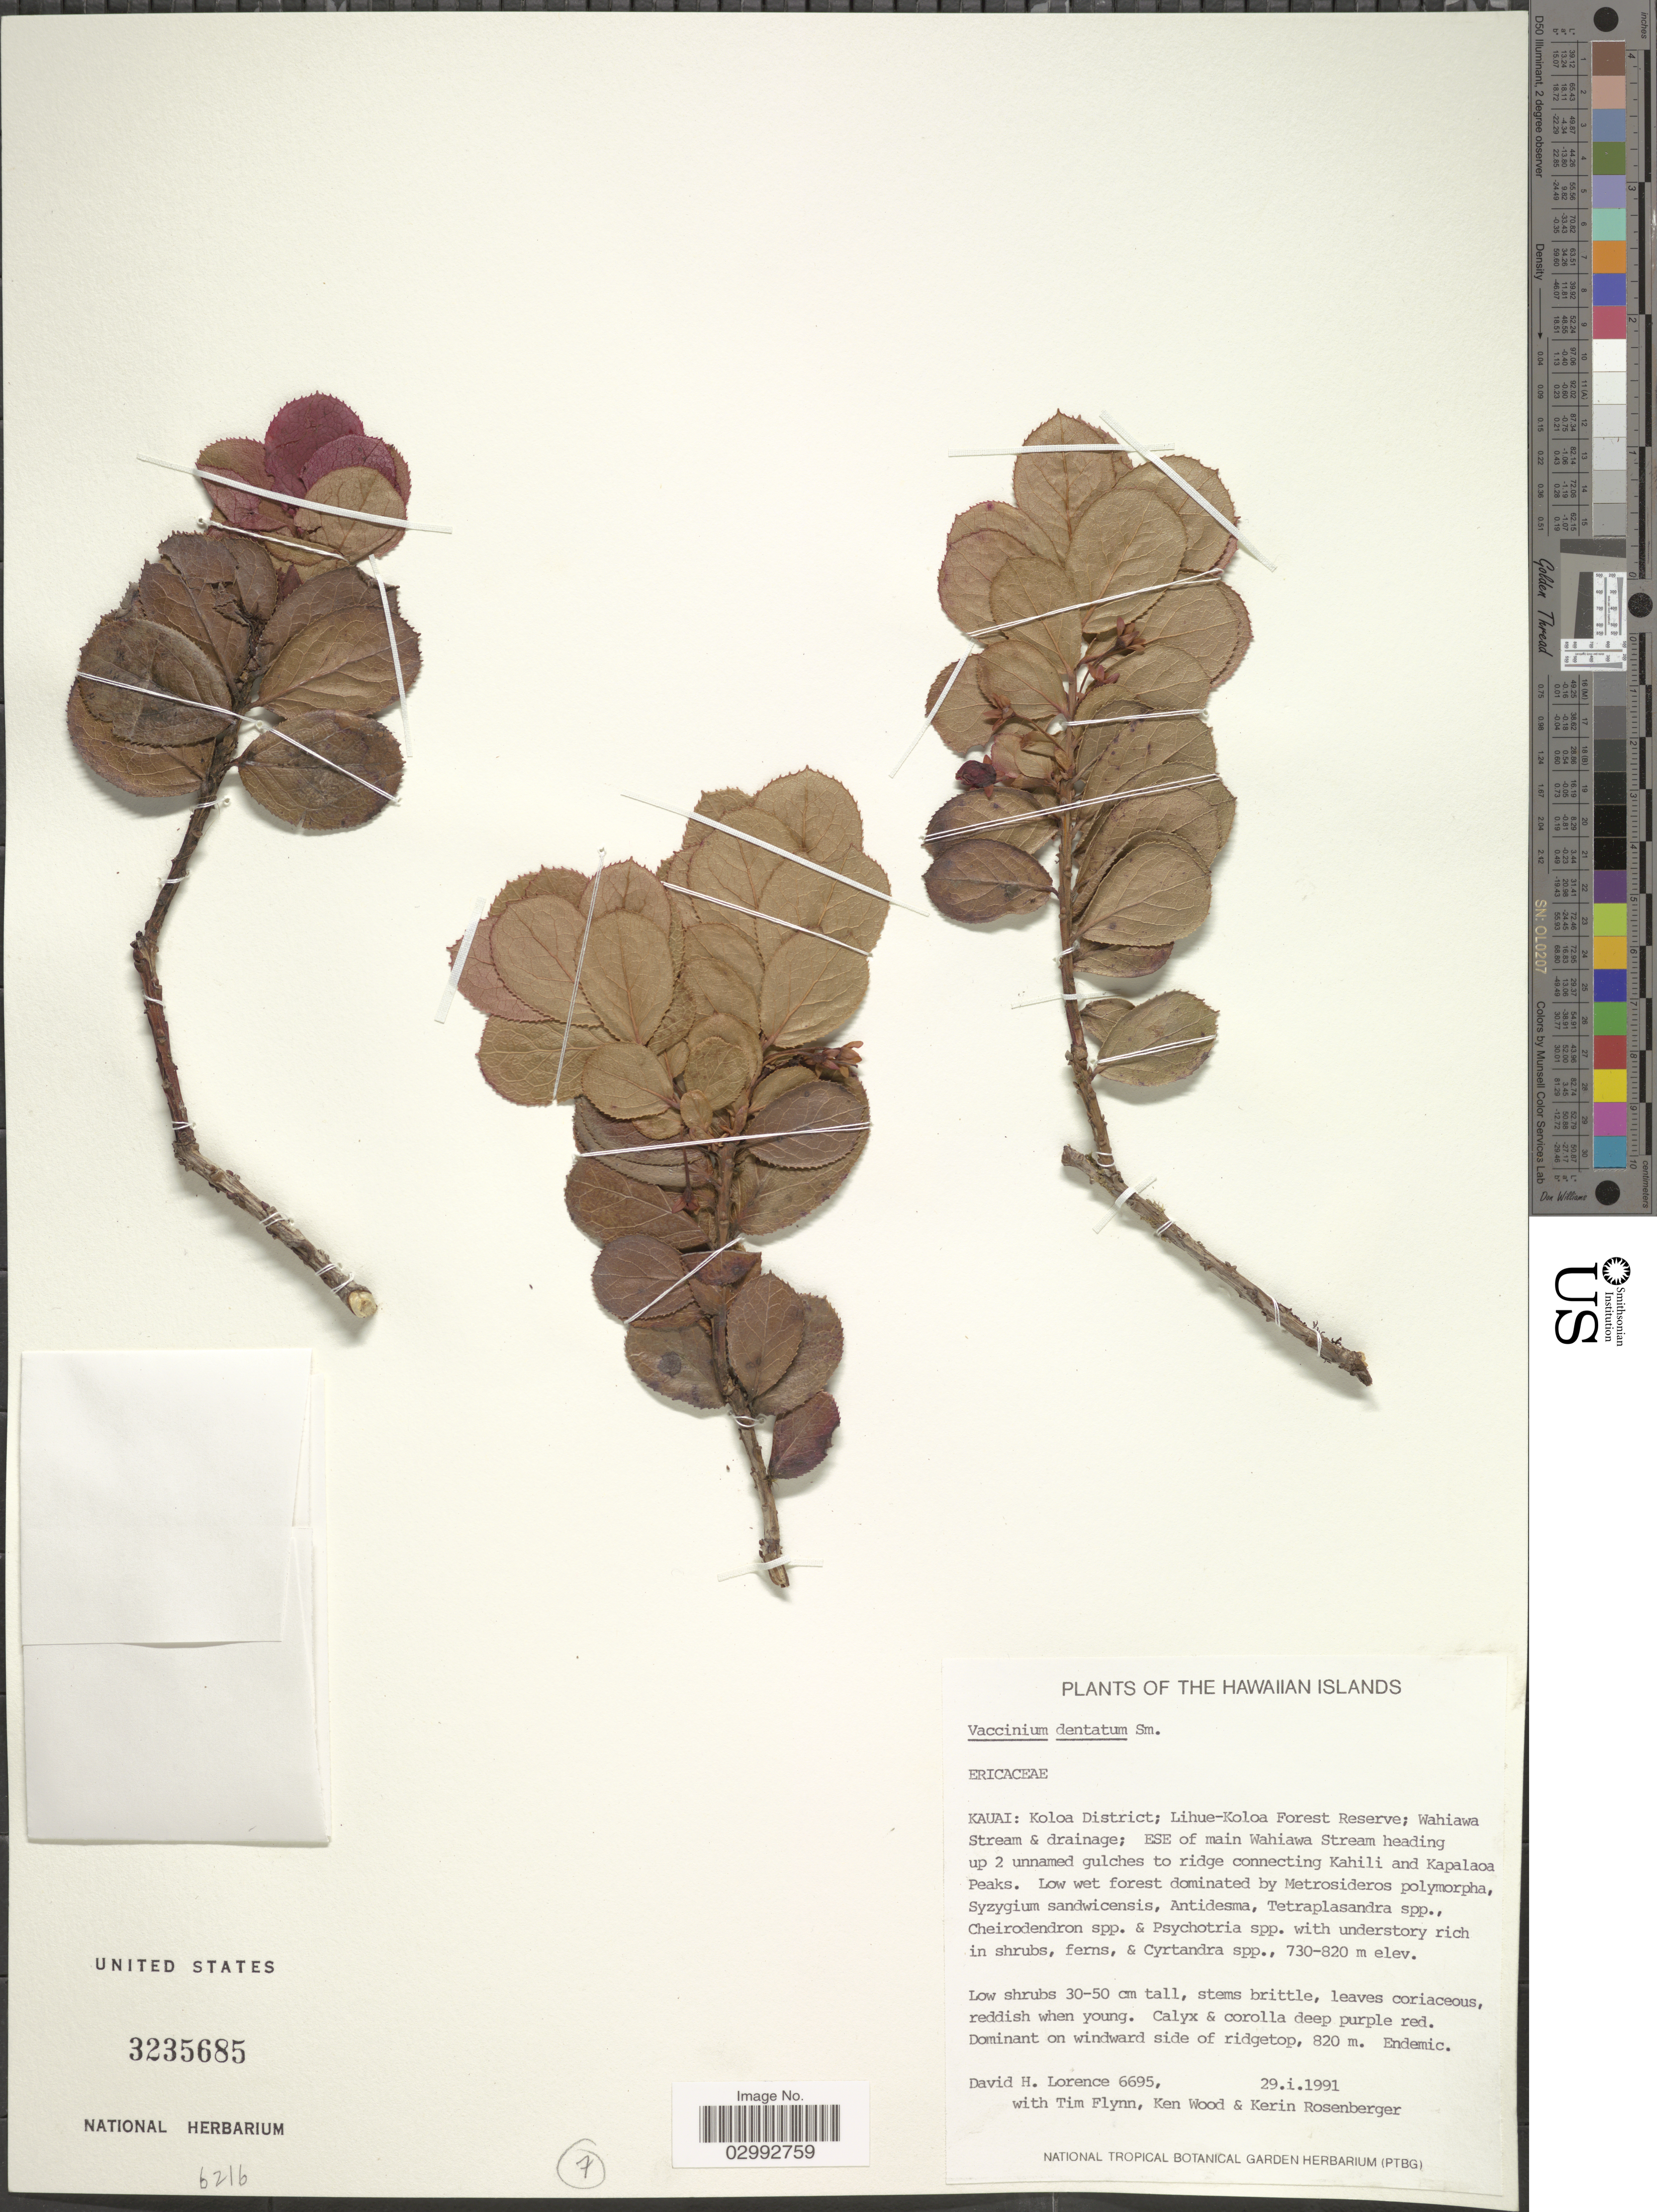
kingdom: Plantae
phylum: Tracheophyta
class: Magnoliopsida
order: Ericales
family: Ericaceae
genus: Vaccinium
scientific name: Vaccinium dentatum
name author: Sm.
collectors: D. Lorence, T. Flynn, K. Wood & K. Rosenberger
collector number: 6695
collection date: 1991-01-29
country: United States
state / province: Hawaii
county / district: Kauai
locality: Kauai: Koloa District; Lihue-Koloa Forest Reserve; Wahiawa Stream & drainage; ESE of main Wahiawa Stream heading up 2 unnamed gulches to ridge connecting Kahili and Kapalaoa Peaks.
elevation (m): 730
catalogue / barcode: US 3235685